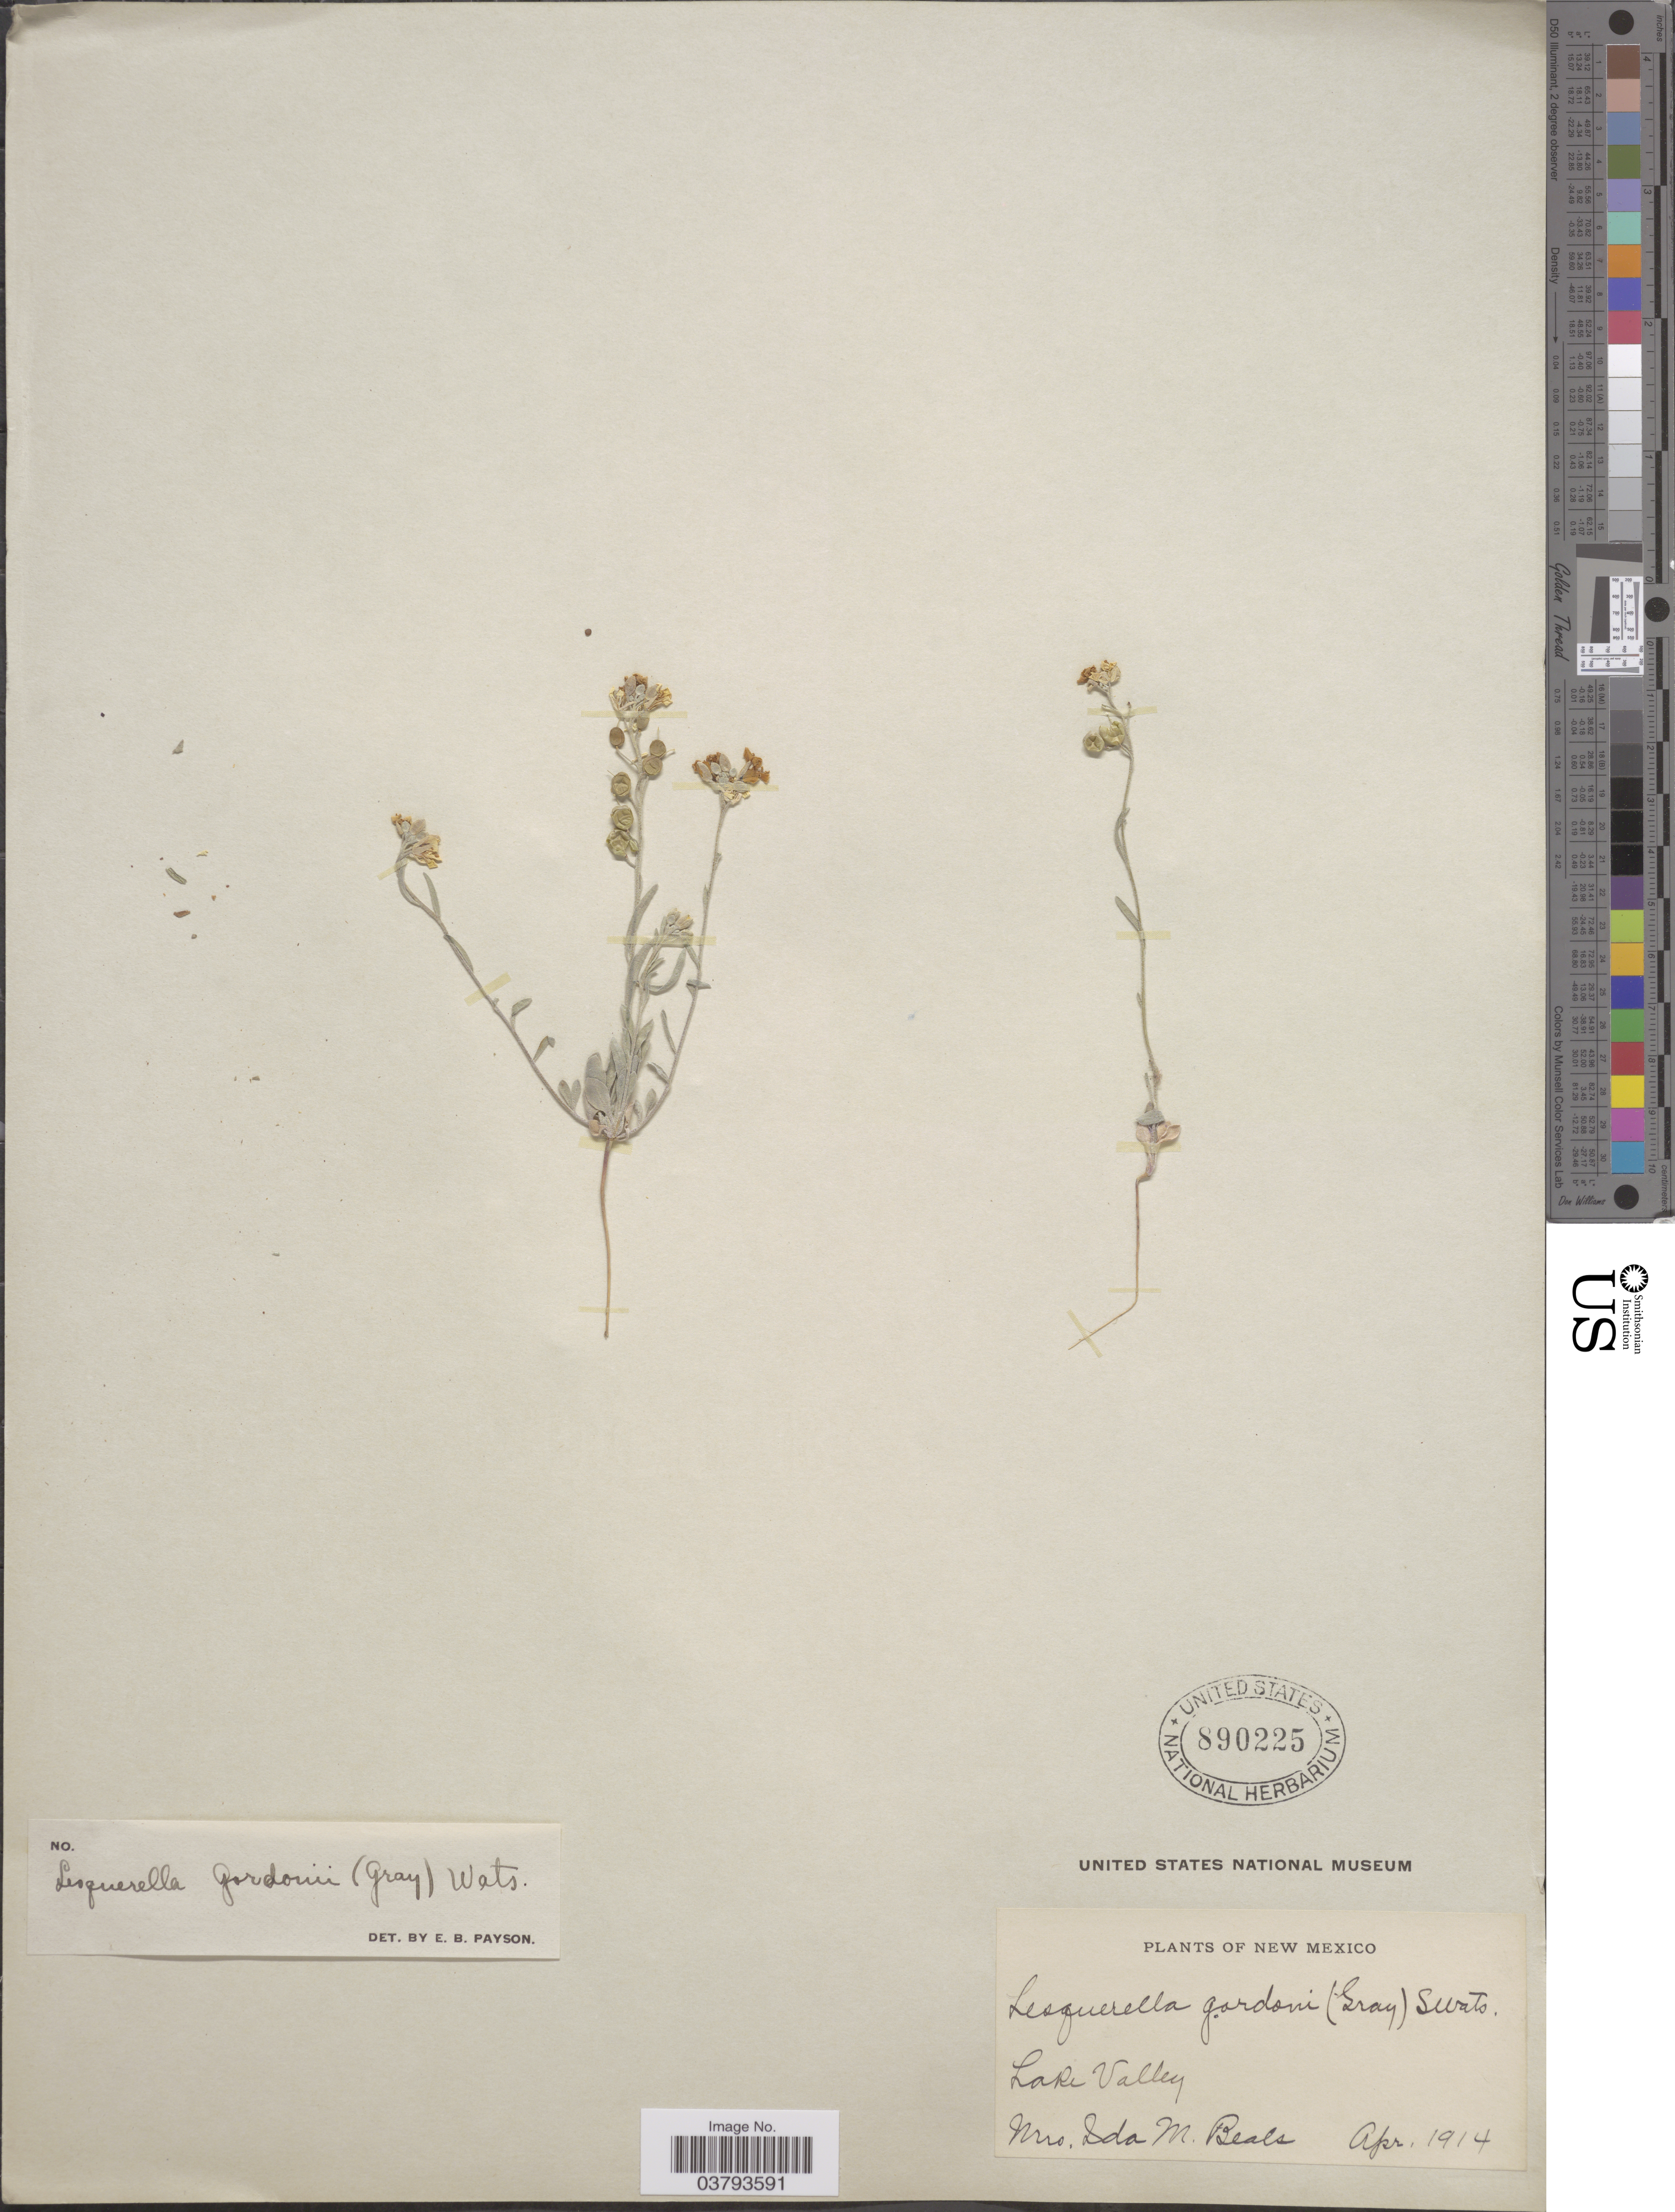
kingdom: Plantae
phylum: Tracheophyta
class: Magnoliopsida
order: Brassicales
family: Brassicaceae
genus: Lesquerella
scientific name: Lesquerella gordonii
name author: (A. Gray) S. Watson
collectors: I. M. Beals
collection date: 1914-04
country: United States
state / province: New Mexico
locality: Lake Valley.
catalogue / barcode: US 890225